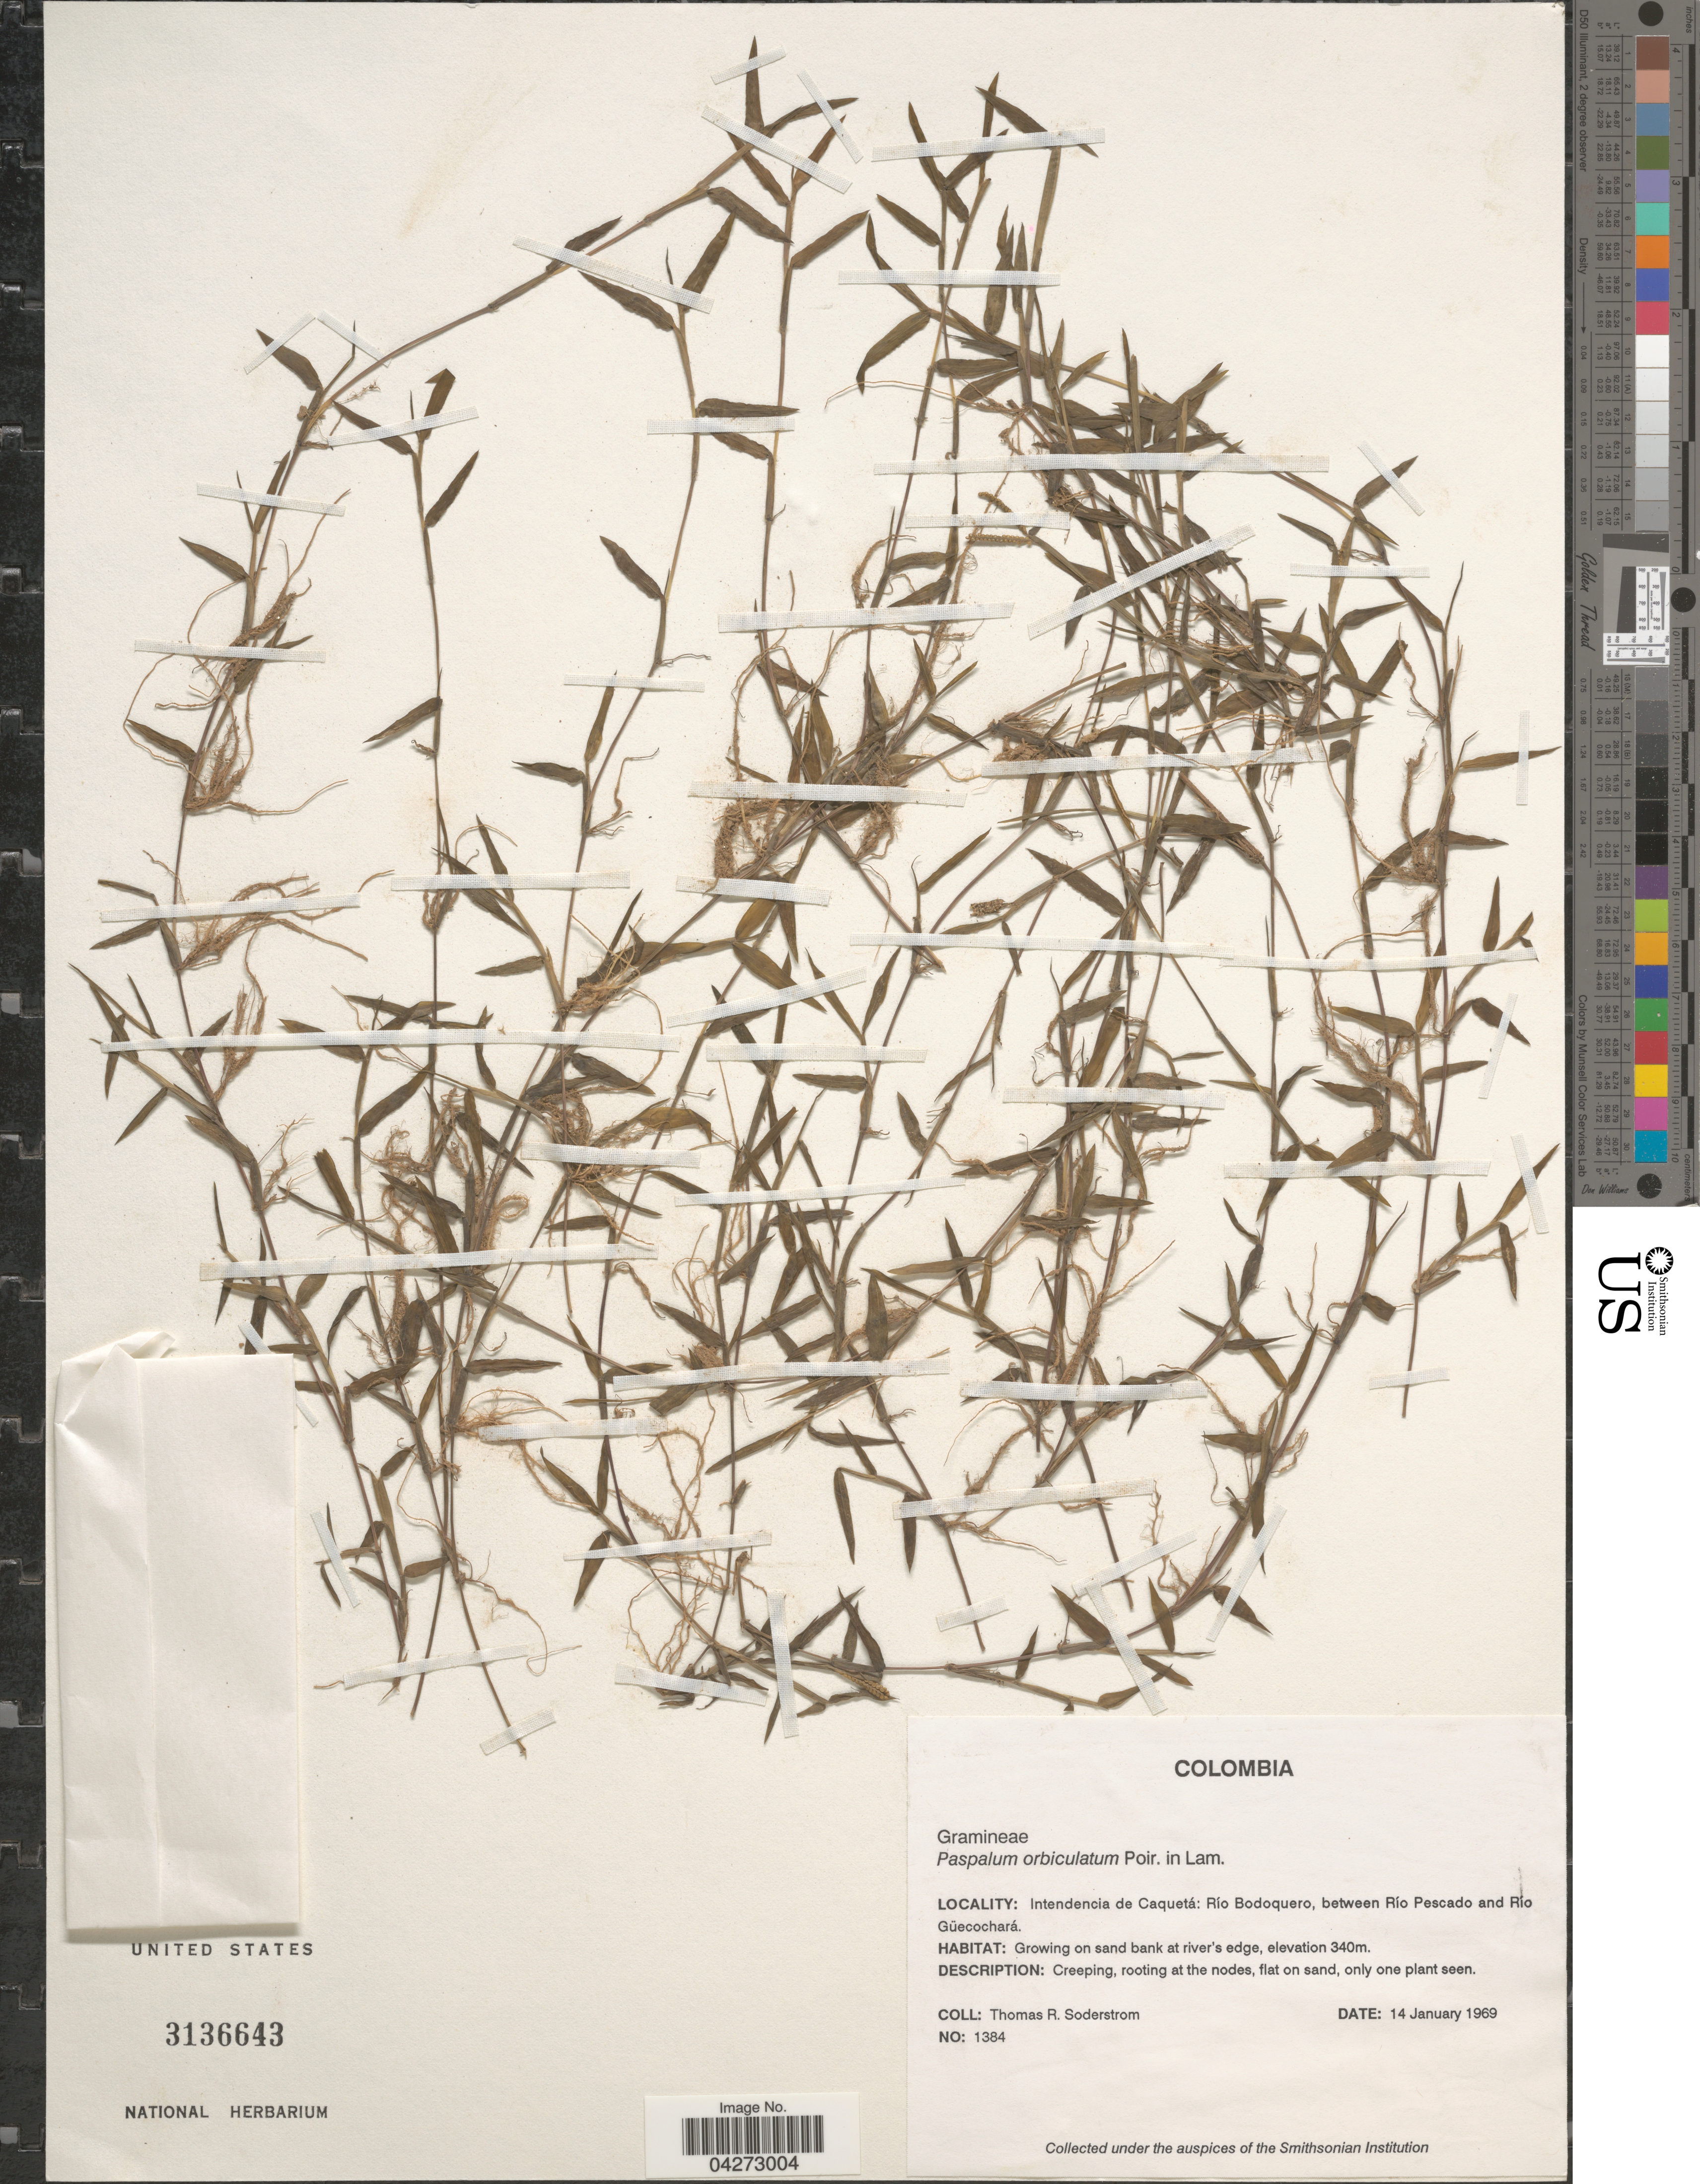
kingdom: Plantae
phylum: Tracheophyta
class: Liliopsida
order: Poales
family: Poaceae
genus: Paspalum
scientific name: Paspalum orbiculatum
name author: Poir.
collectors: T. R. Soderstrom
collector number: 1384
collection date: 1969-01-14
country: Colombia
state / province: Caquetá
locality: Intendencia de Caquetá: Río Bodoquero, between Río Pescado and Río Güecochará. On sand bank at river's edge.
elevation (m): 340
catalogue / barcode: US 3136643